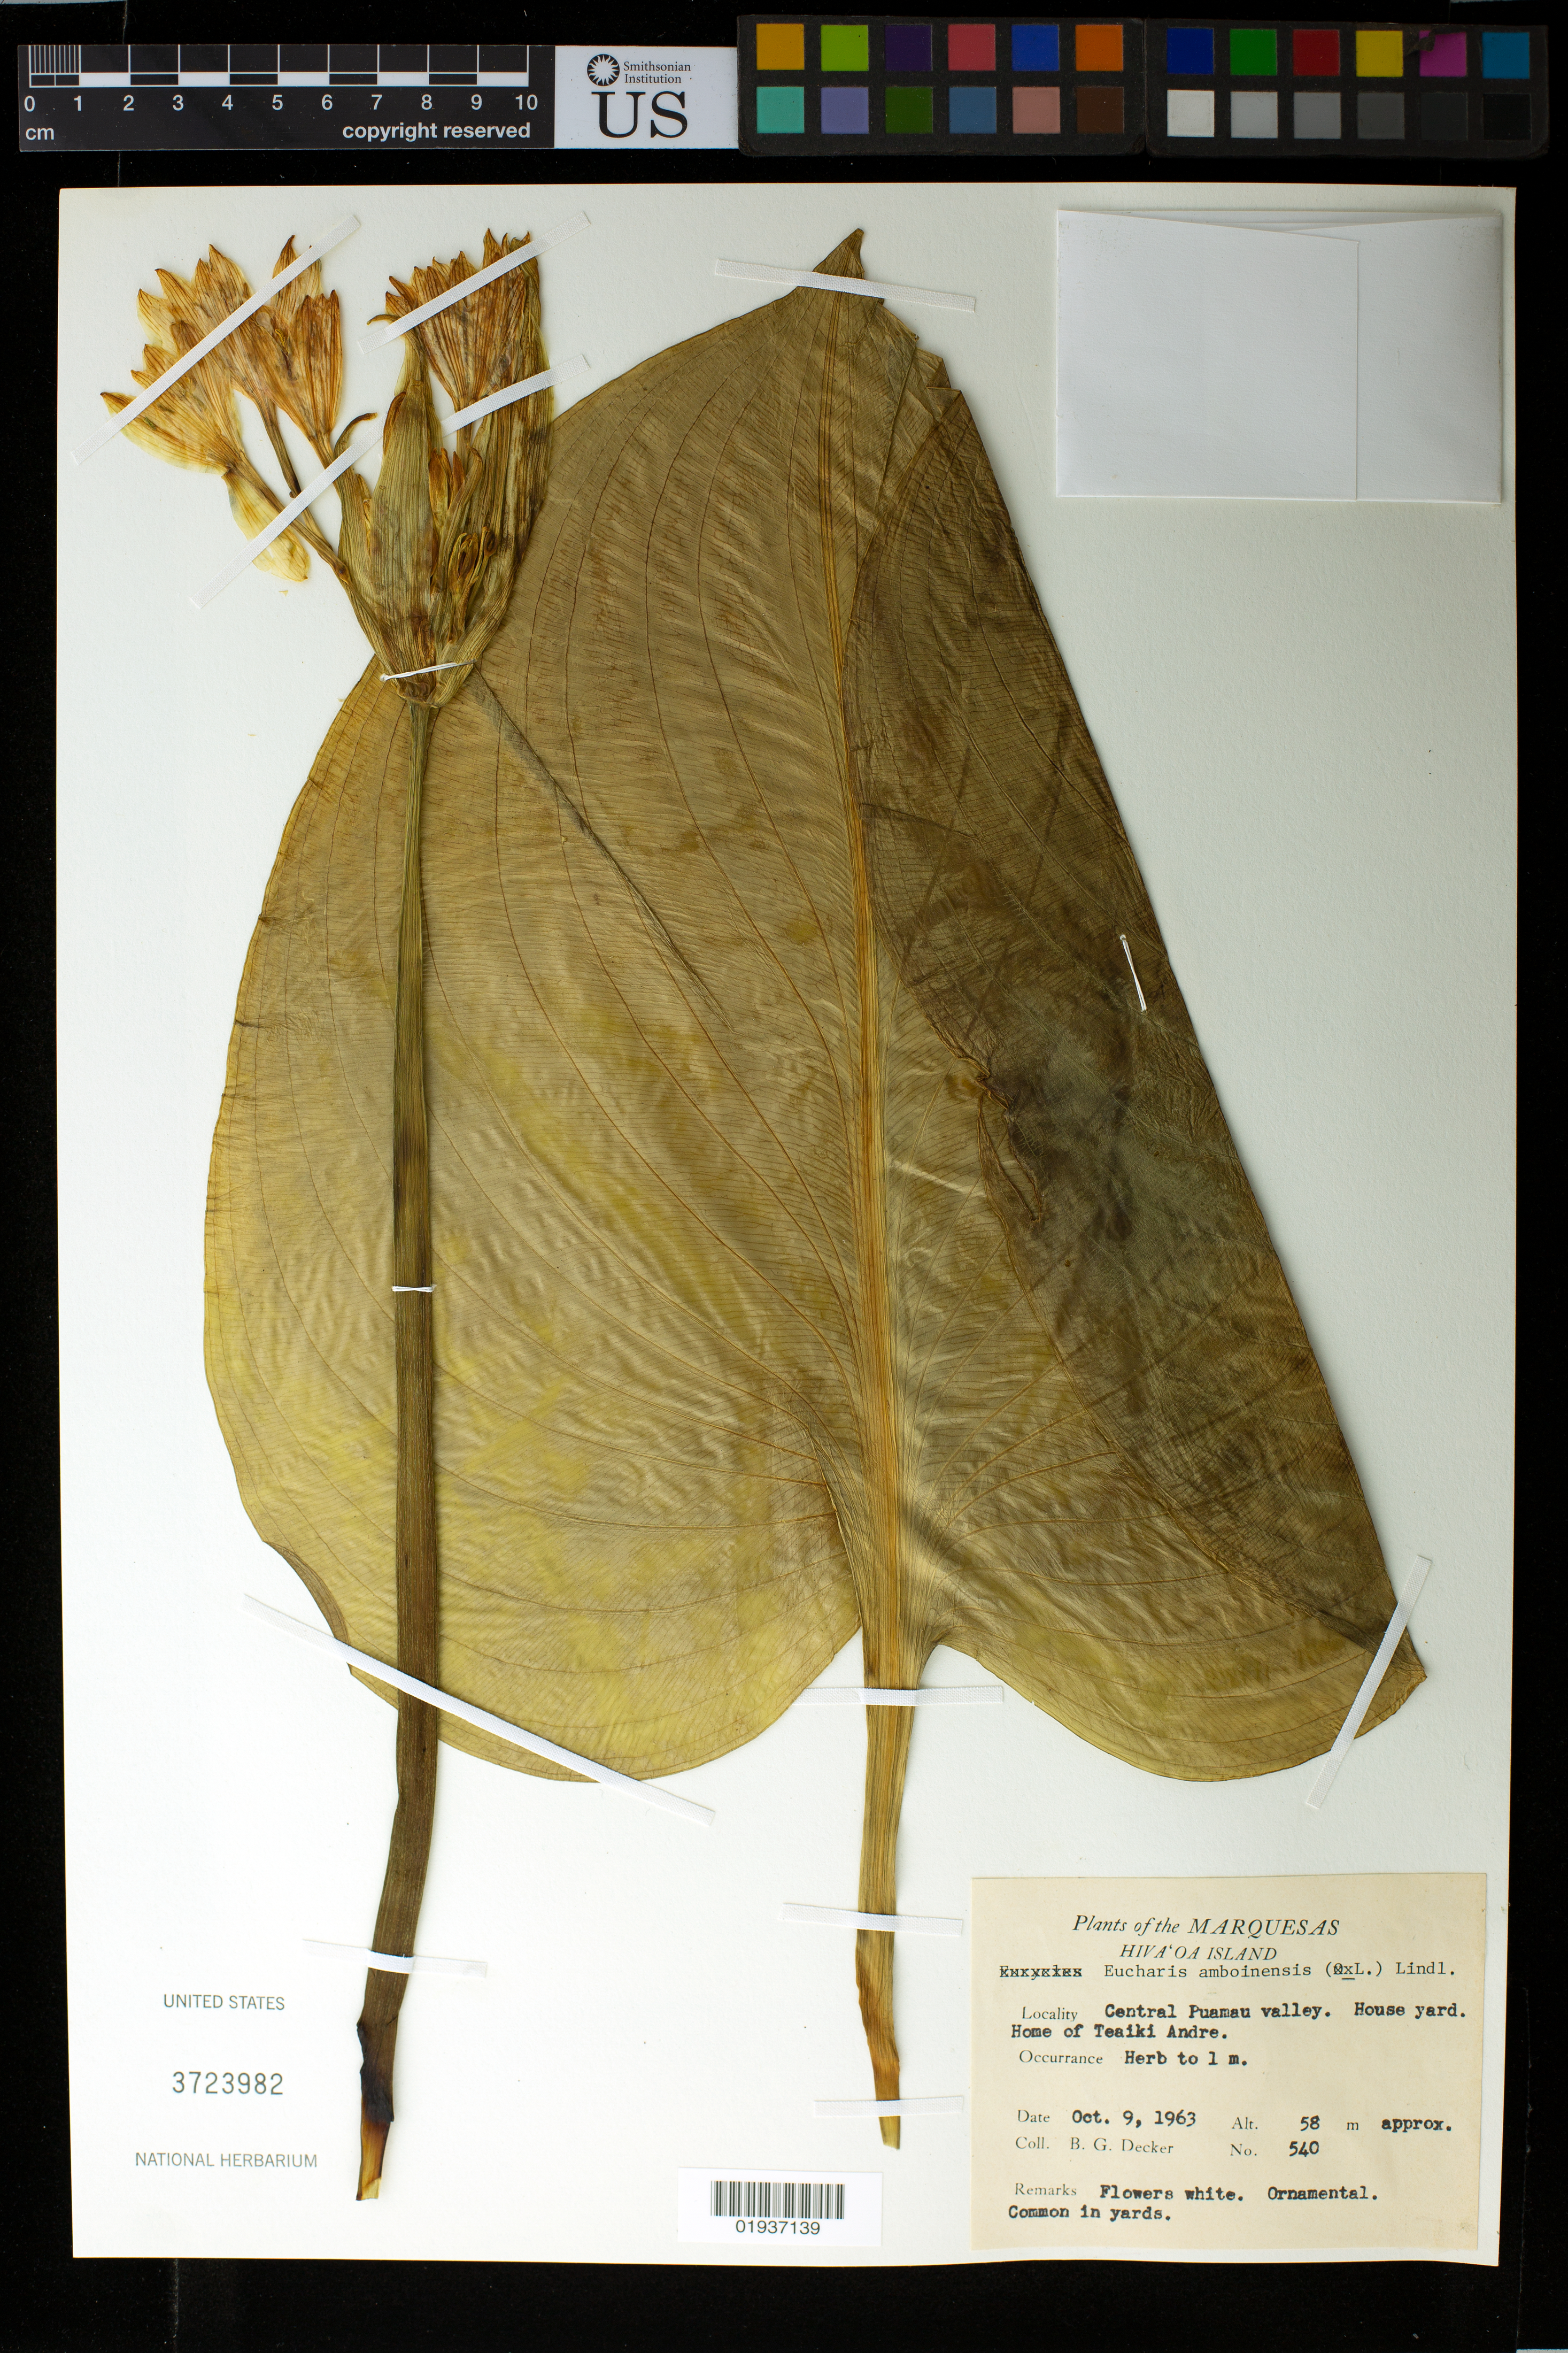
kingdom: Plantae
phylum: Tracheophyta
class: Liliopsida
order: Asparagales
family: Amaryllidaceae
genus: Eucharis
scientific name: Eucharis amboinensis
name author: (L.) Lindl. ex Loudon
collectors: B. G. Decker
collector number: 540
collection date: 1963-10-09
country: French Polynesia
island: Hiva Oa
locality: central Puamau Valley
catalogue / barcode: US 3723982